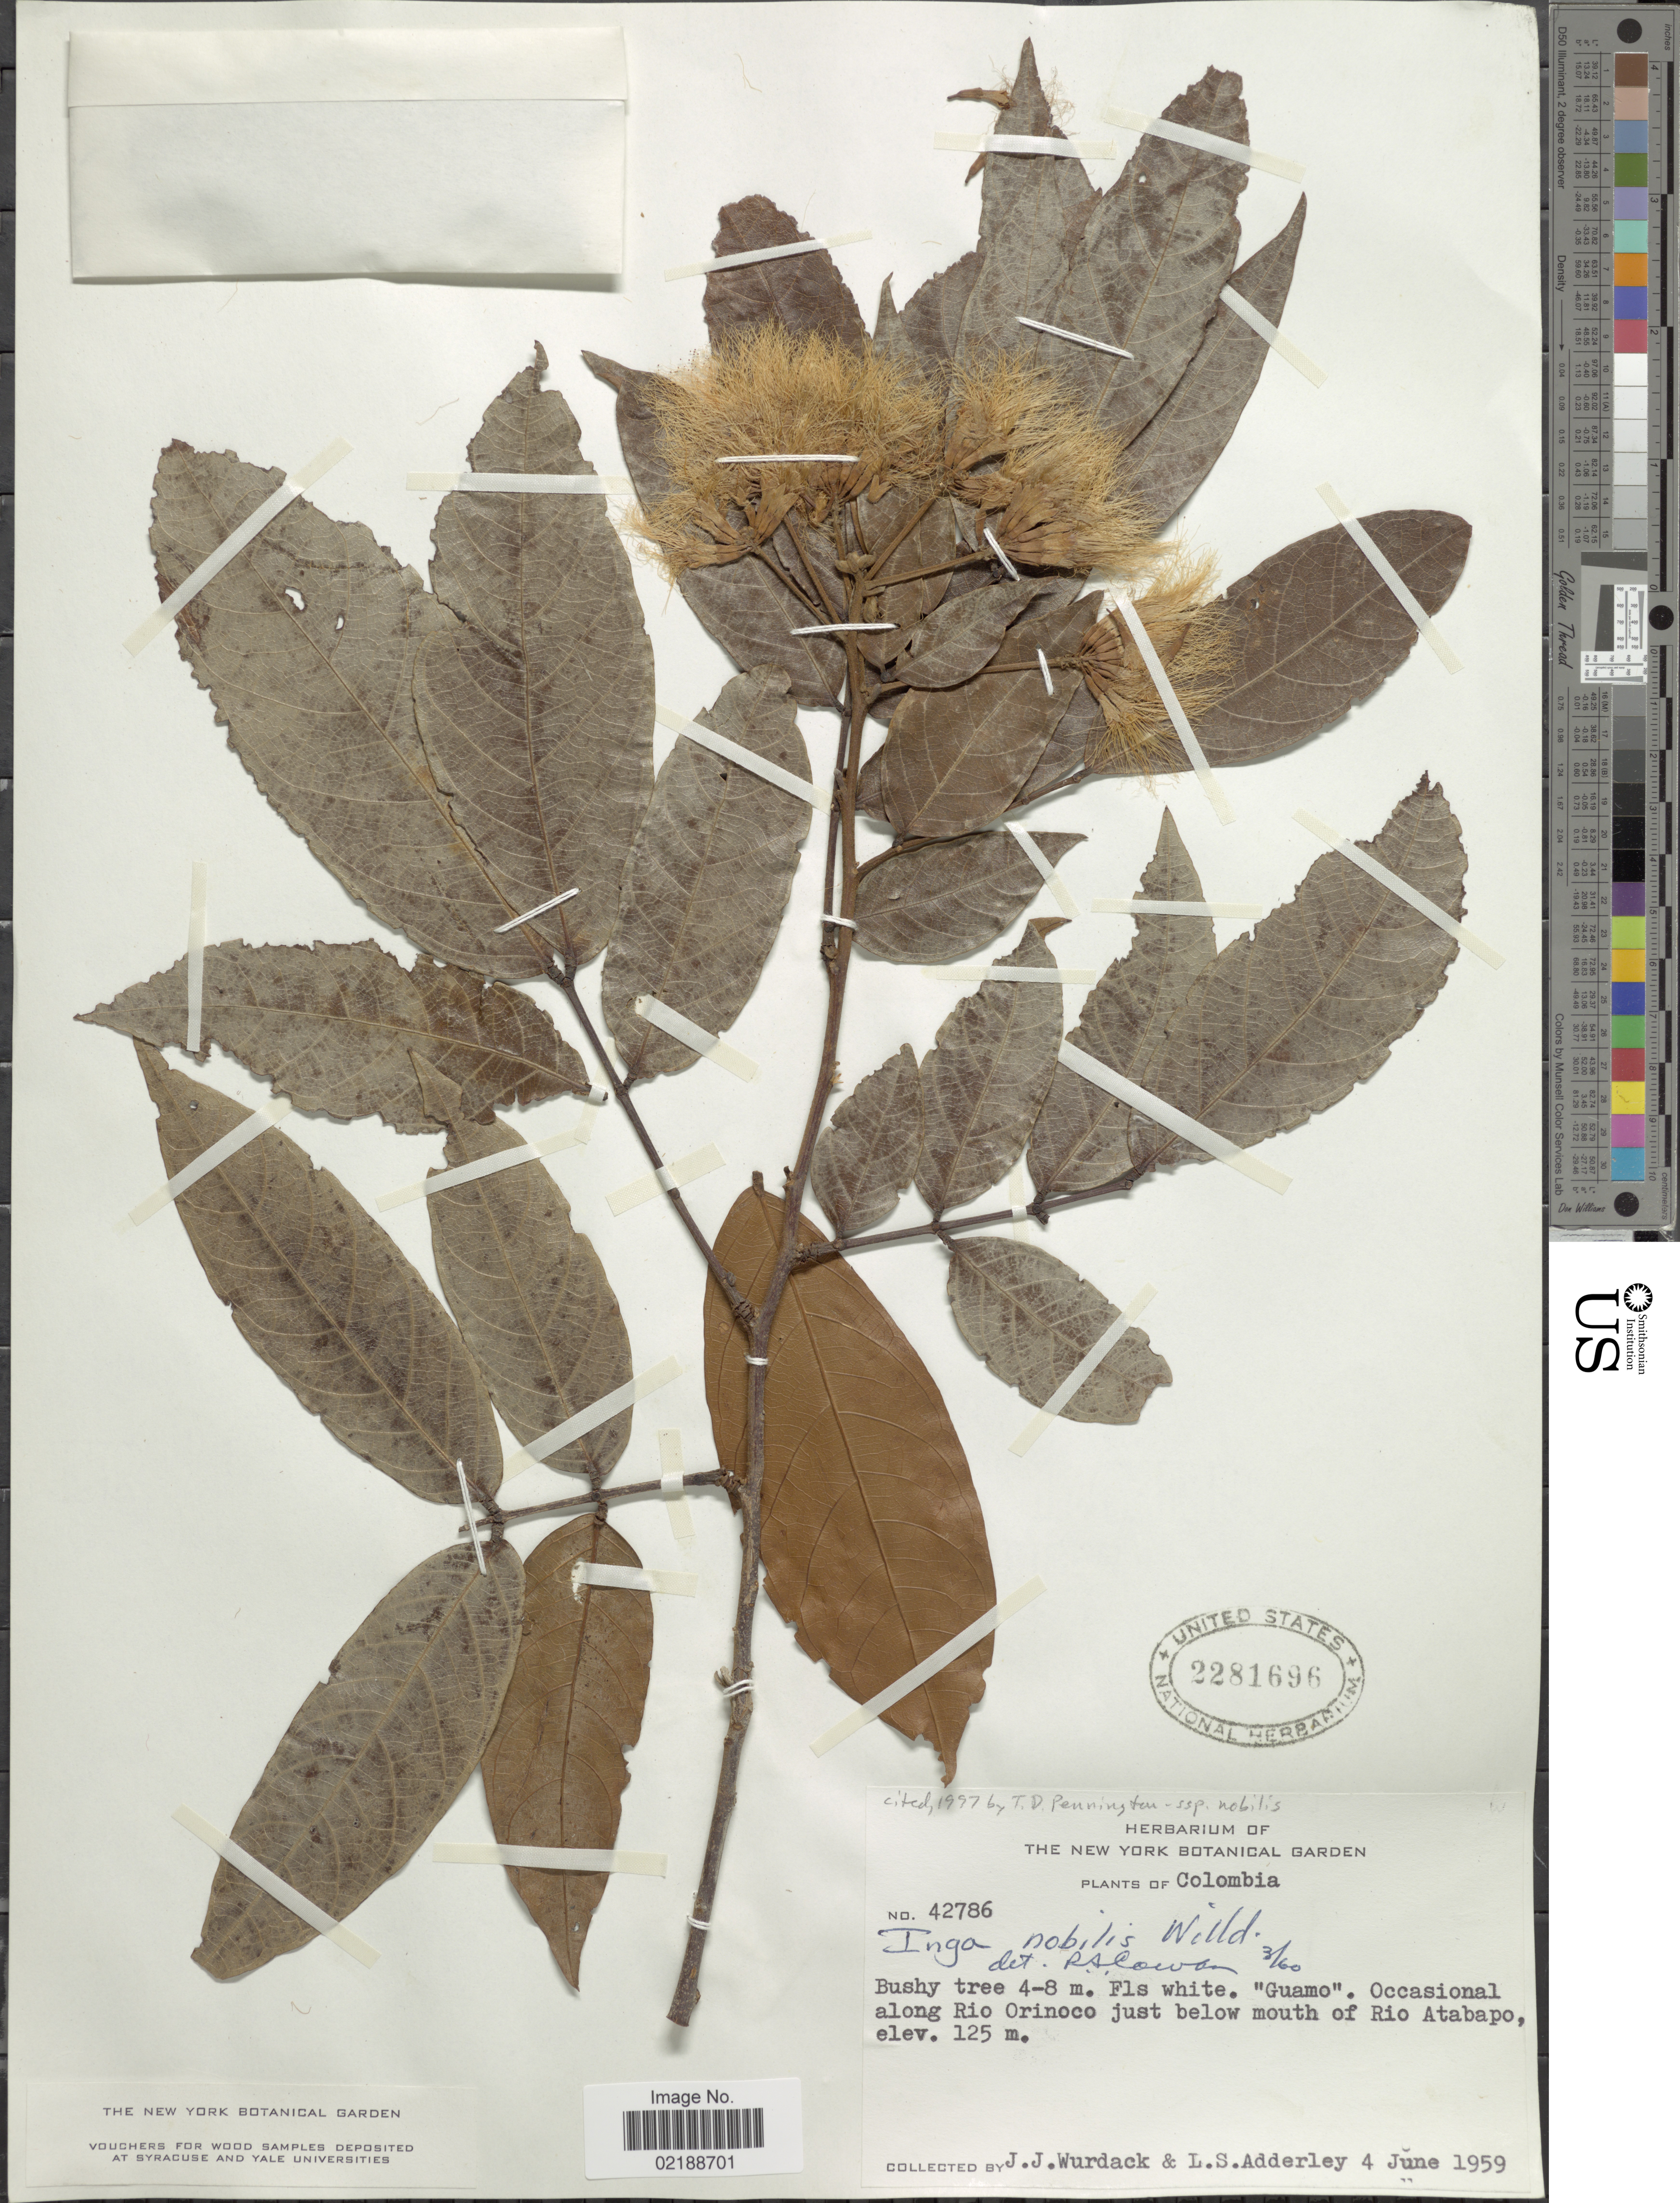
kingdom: Plantae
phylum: Tracheophyta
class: Magnoliopsida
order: Fabales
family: Fabaceae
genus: Inga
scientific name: Inga nobilis subsp. nobilis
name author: Willd.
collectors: J. J. Wurdack & L. S. Adderley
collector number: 42786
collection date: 1959-06-04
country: Colombia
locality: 'Guamo'. Occasional along Rio Orinoco just below mouth of Rio Atabapo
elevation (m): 125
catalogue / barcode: US 2281696